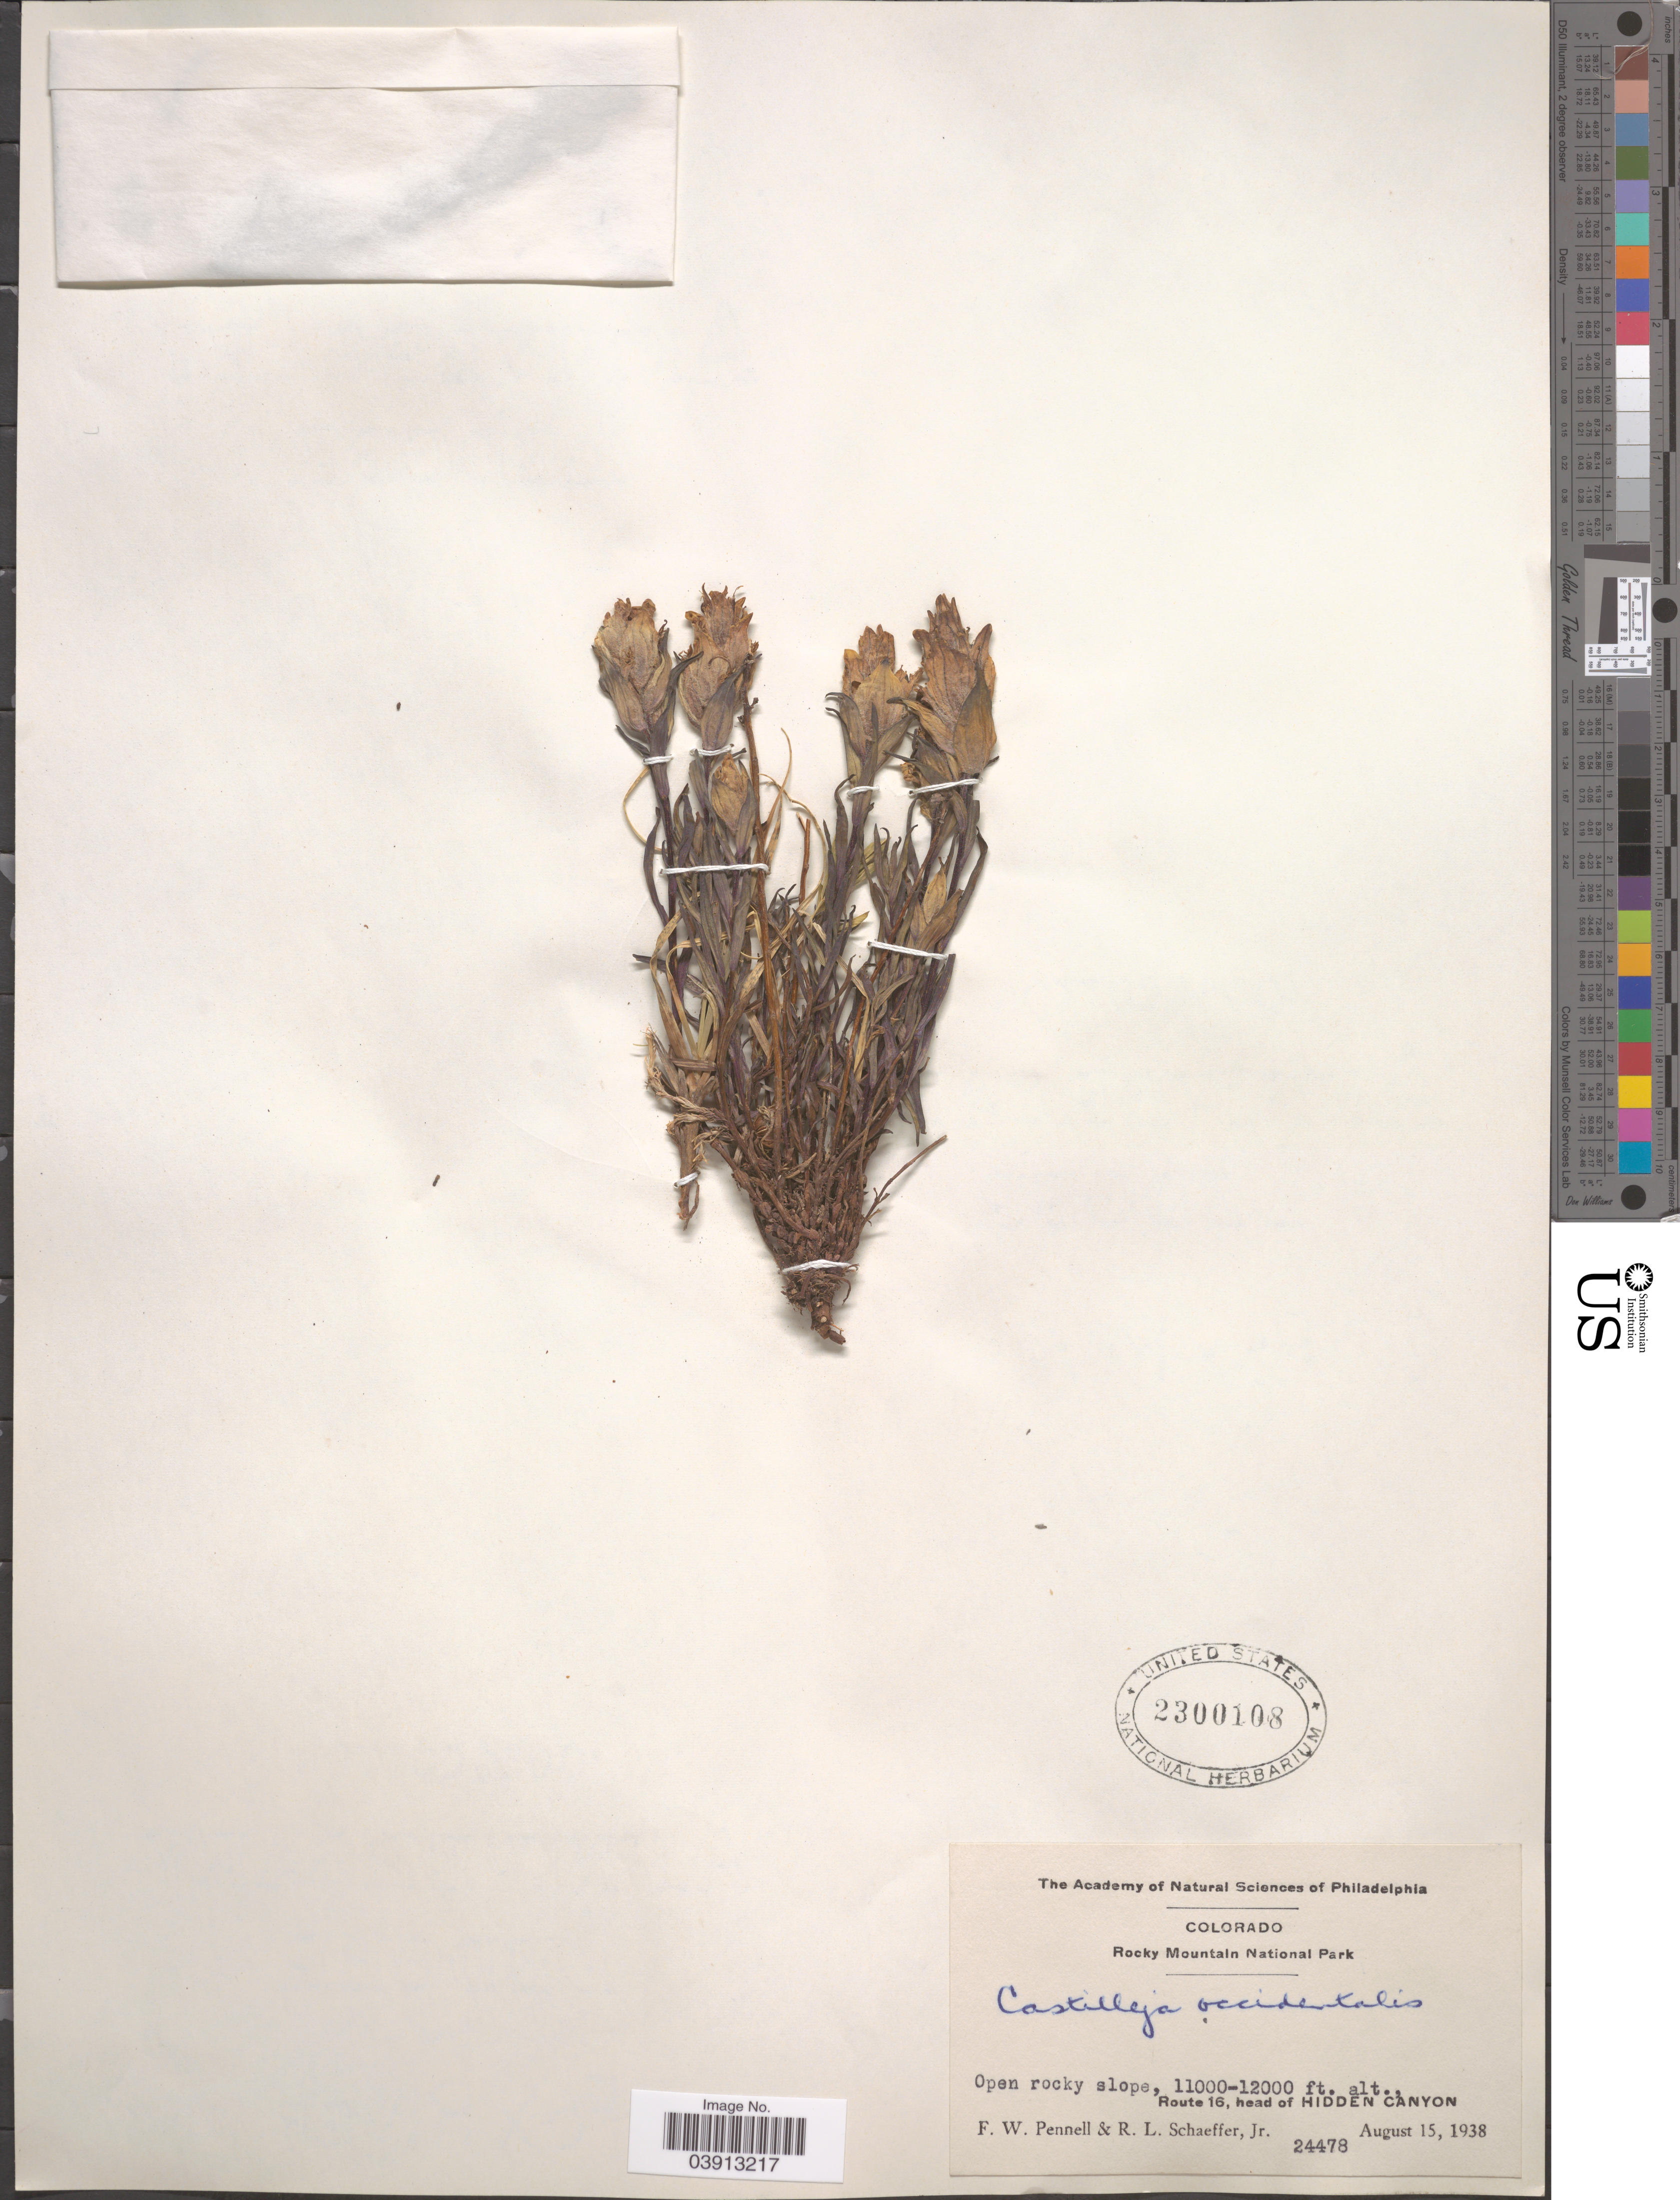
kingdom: Plantae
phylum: Tracheophyta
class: Magnoliopsida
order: Lamiales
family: Orobanchaceae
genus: Castilleja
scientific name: Castilleja occidentalis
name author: Torr.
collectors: F. W. Pennell & R. L. Schaeffer Jr.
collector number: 24478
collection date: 1938-08-15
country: United States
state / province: Colorado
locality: Rocky Mountain National Park. Route 16, head of Hidden Canyon.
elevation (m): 3353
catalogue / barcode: US 2300108